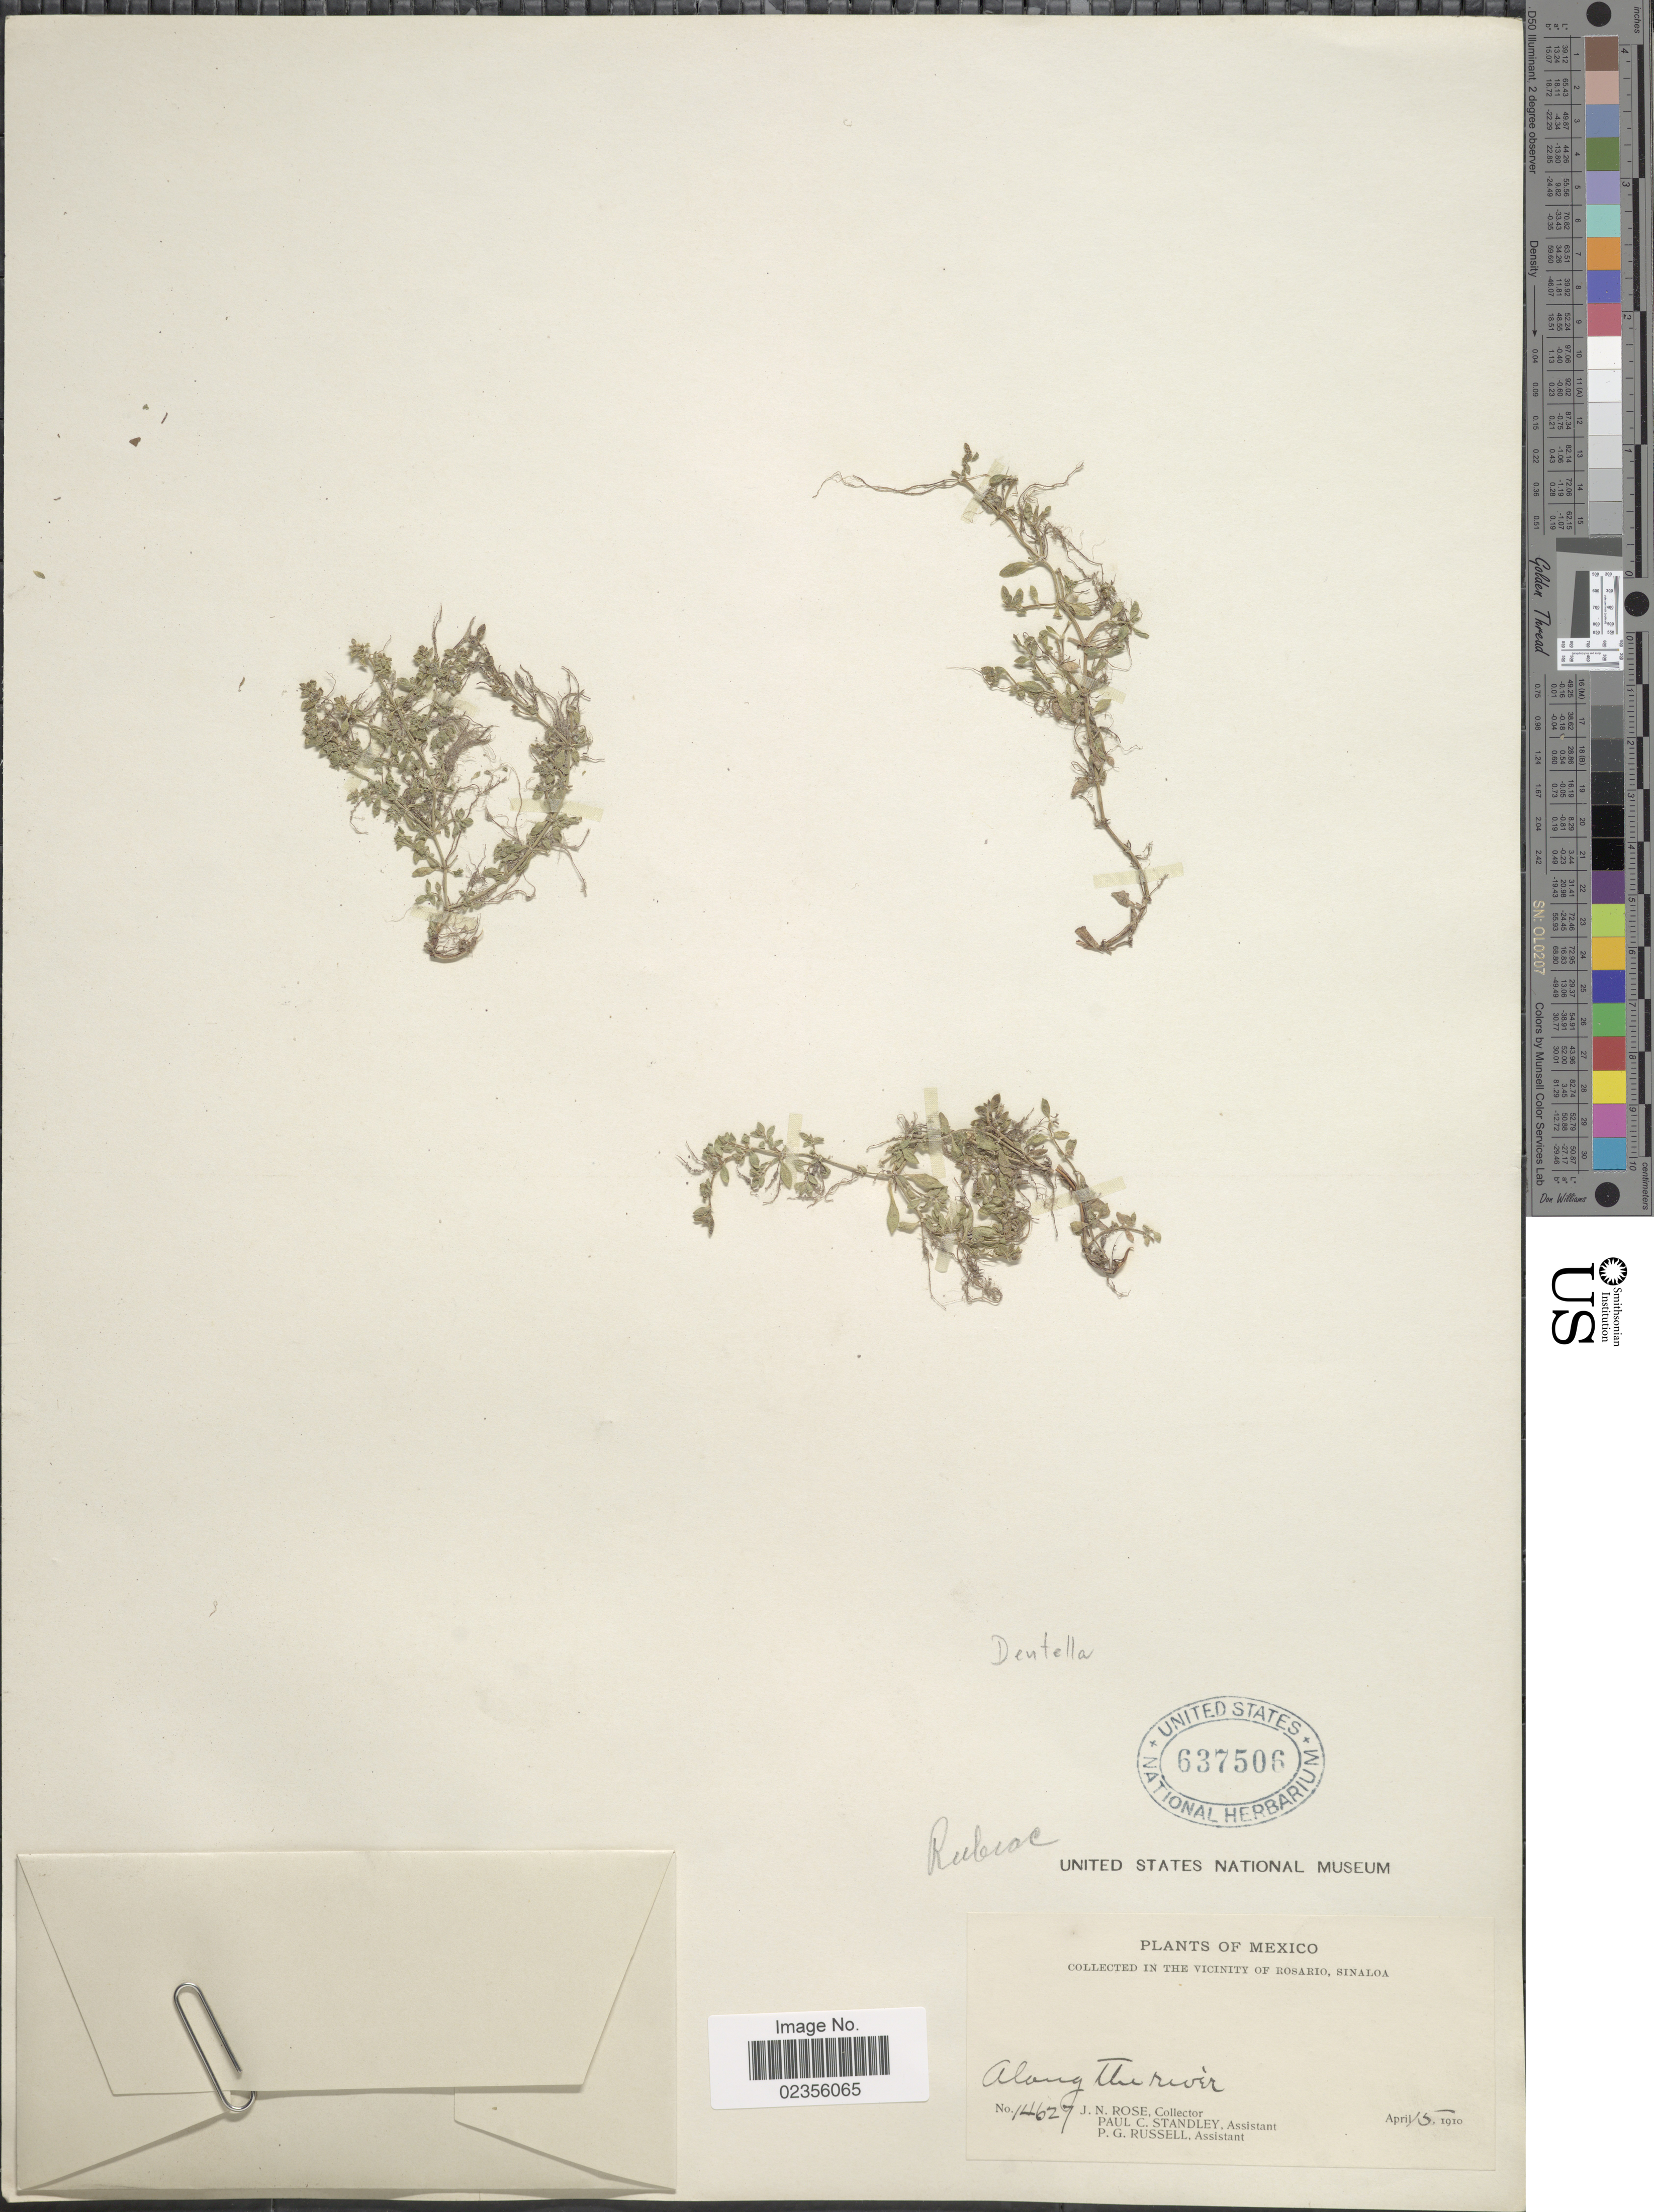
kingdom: Plantae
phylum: Tracheophyta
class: Magnoliopsida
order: Gentianales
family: Rubiaceae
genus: Dentella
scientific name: Dentella sp.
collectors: J. N. Rose, P. C. Standley & P. G. Russell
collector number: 14627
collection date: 1910-04-15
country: Mexico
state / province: Sinaloa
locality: Vicinity of Rosario. Along the river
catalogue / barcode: US 637506